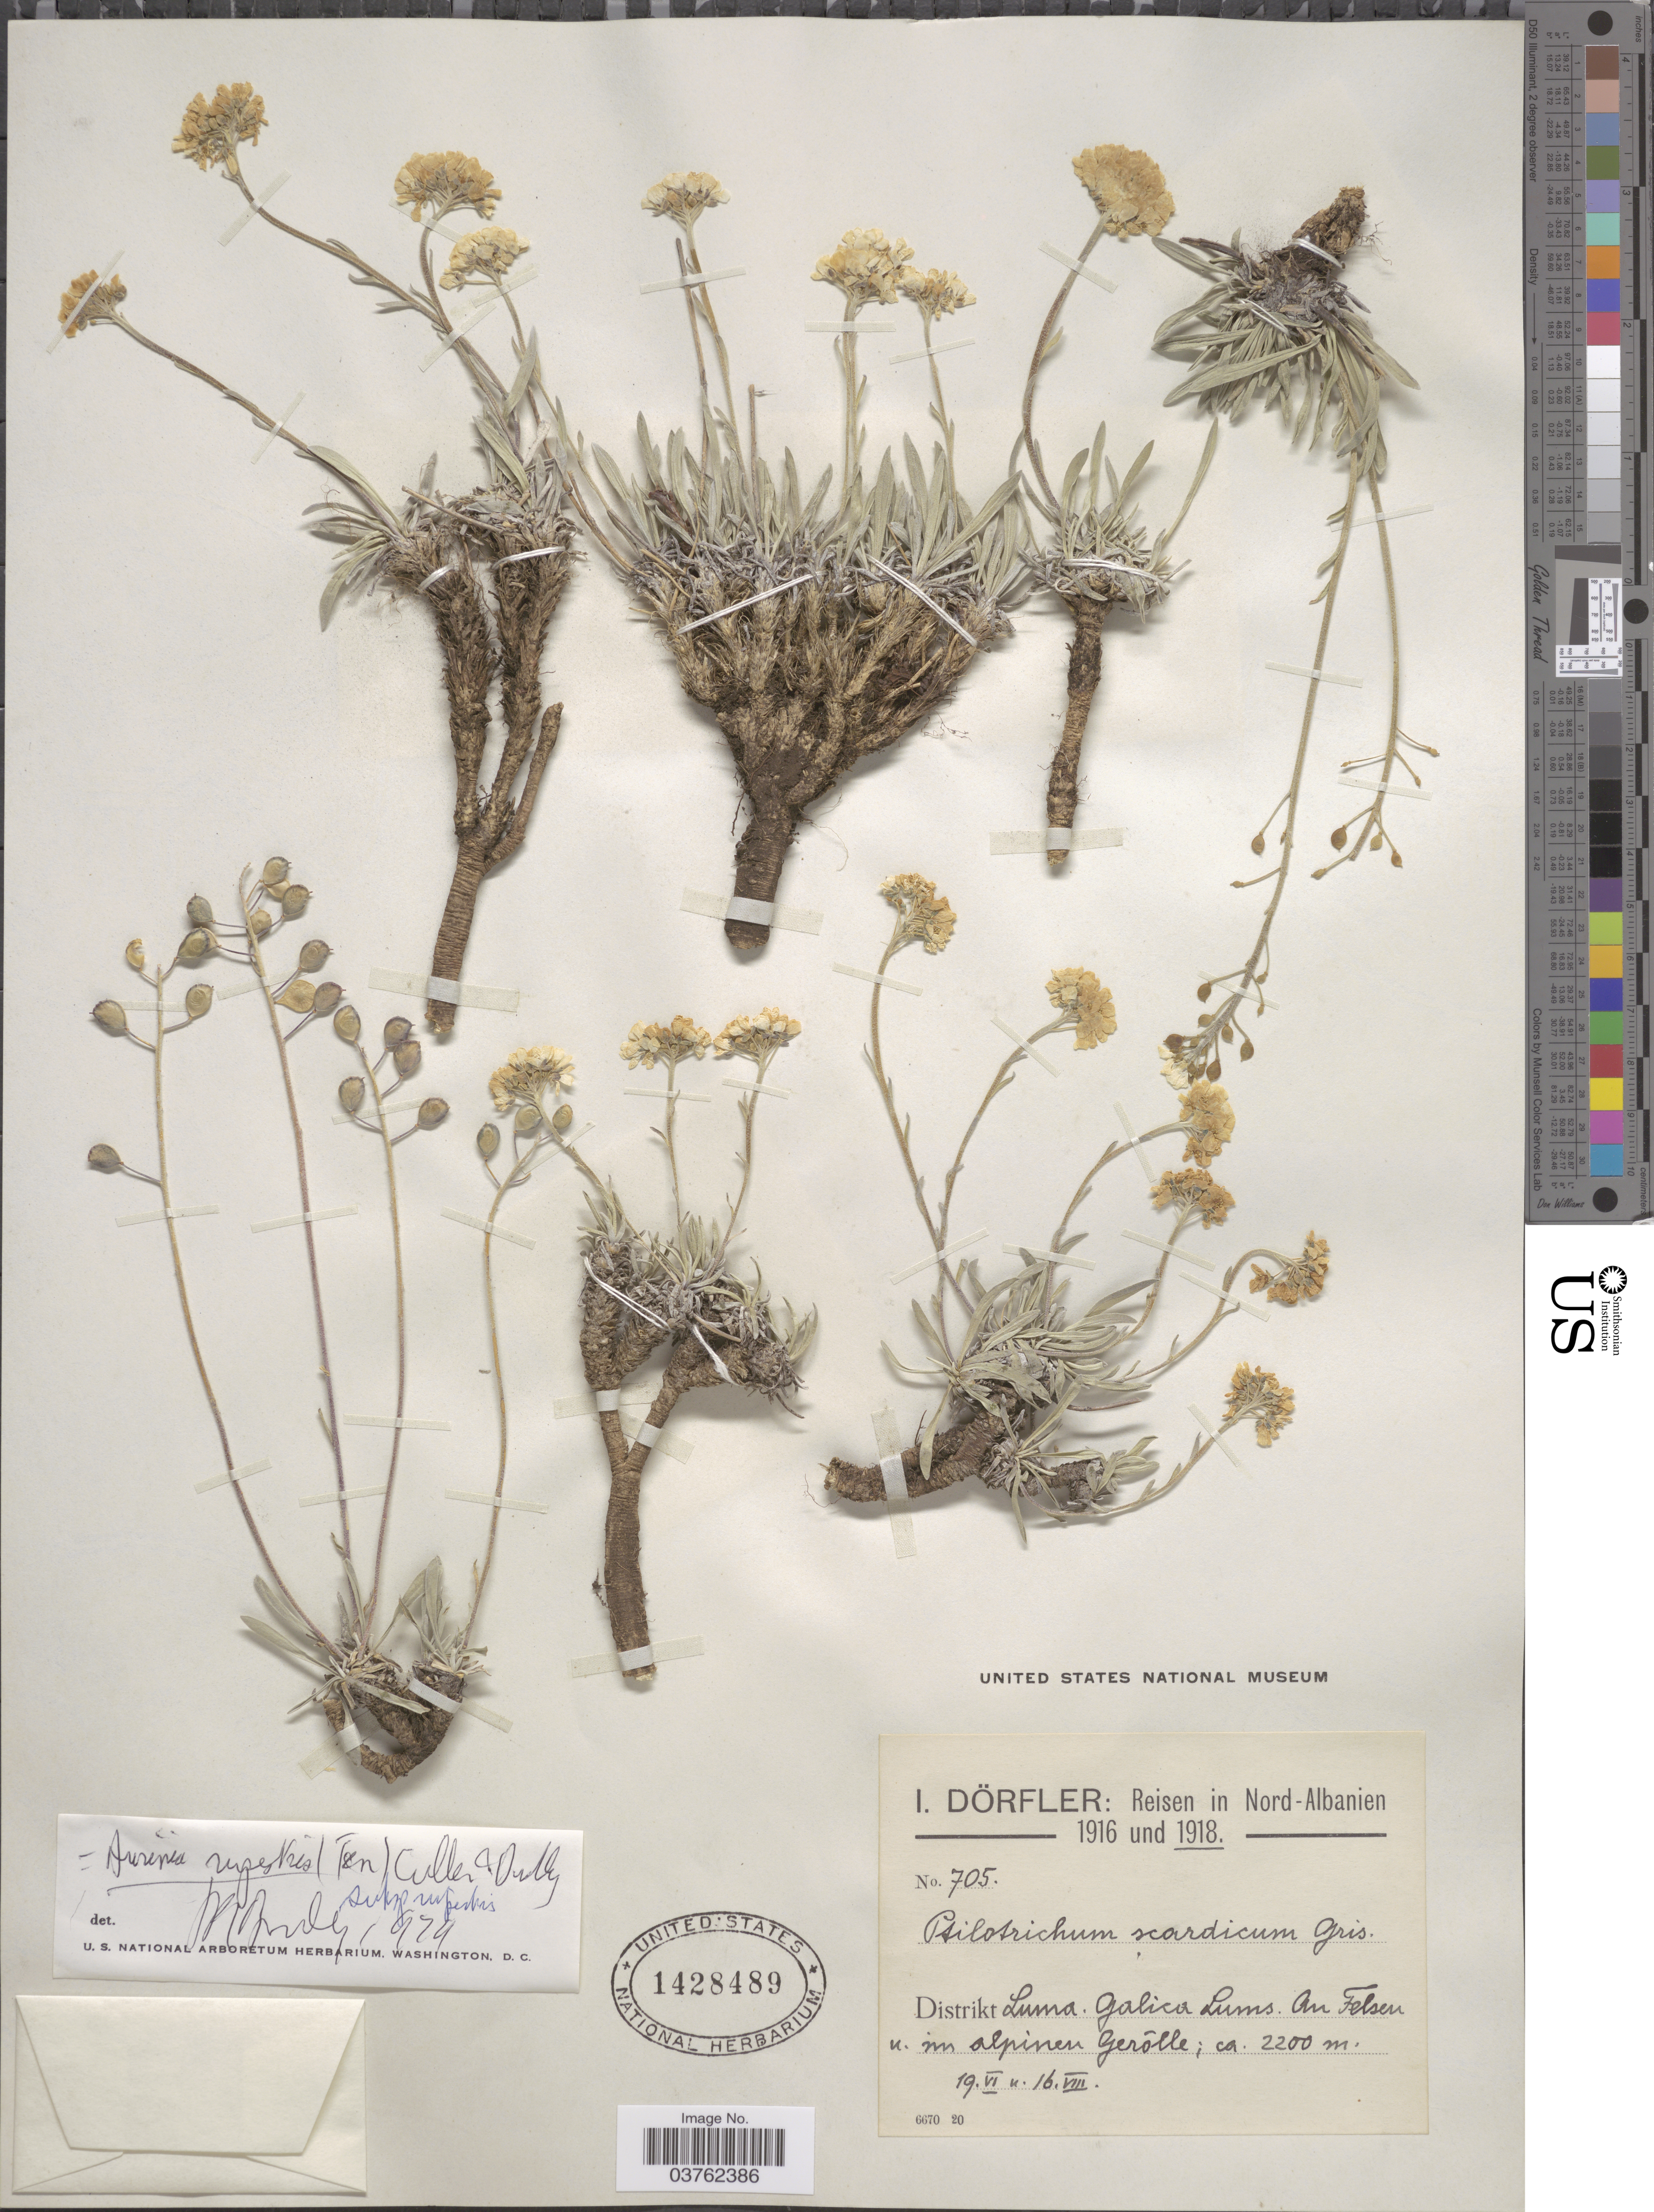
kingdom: Plantae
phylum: Tracheophyta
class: Magnoliopsida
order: Brassicales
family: Brassicaceae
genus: Aurinia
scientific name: Aurinia rupestris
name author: Cullen & T.R. Dudley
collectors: I. Dörfler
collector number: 705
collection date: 1916-06-19/1918-08-16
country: Albania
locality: Nord-Albanien. Distrikt Luma. Galica Lums. An Felsen u. in alpinen Gerólle.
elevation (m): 2200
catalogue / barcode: US 1428489